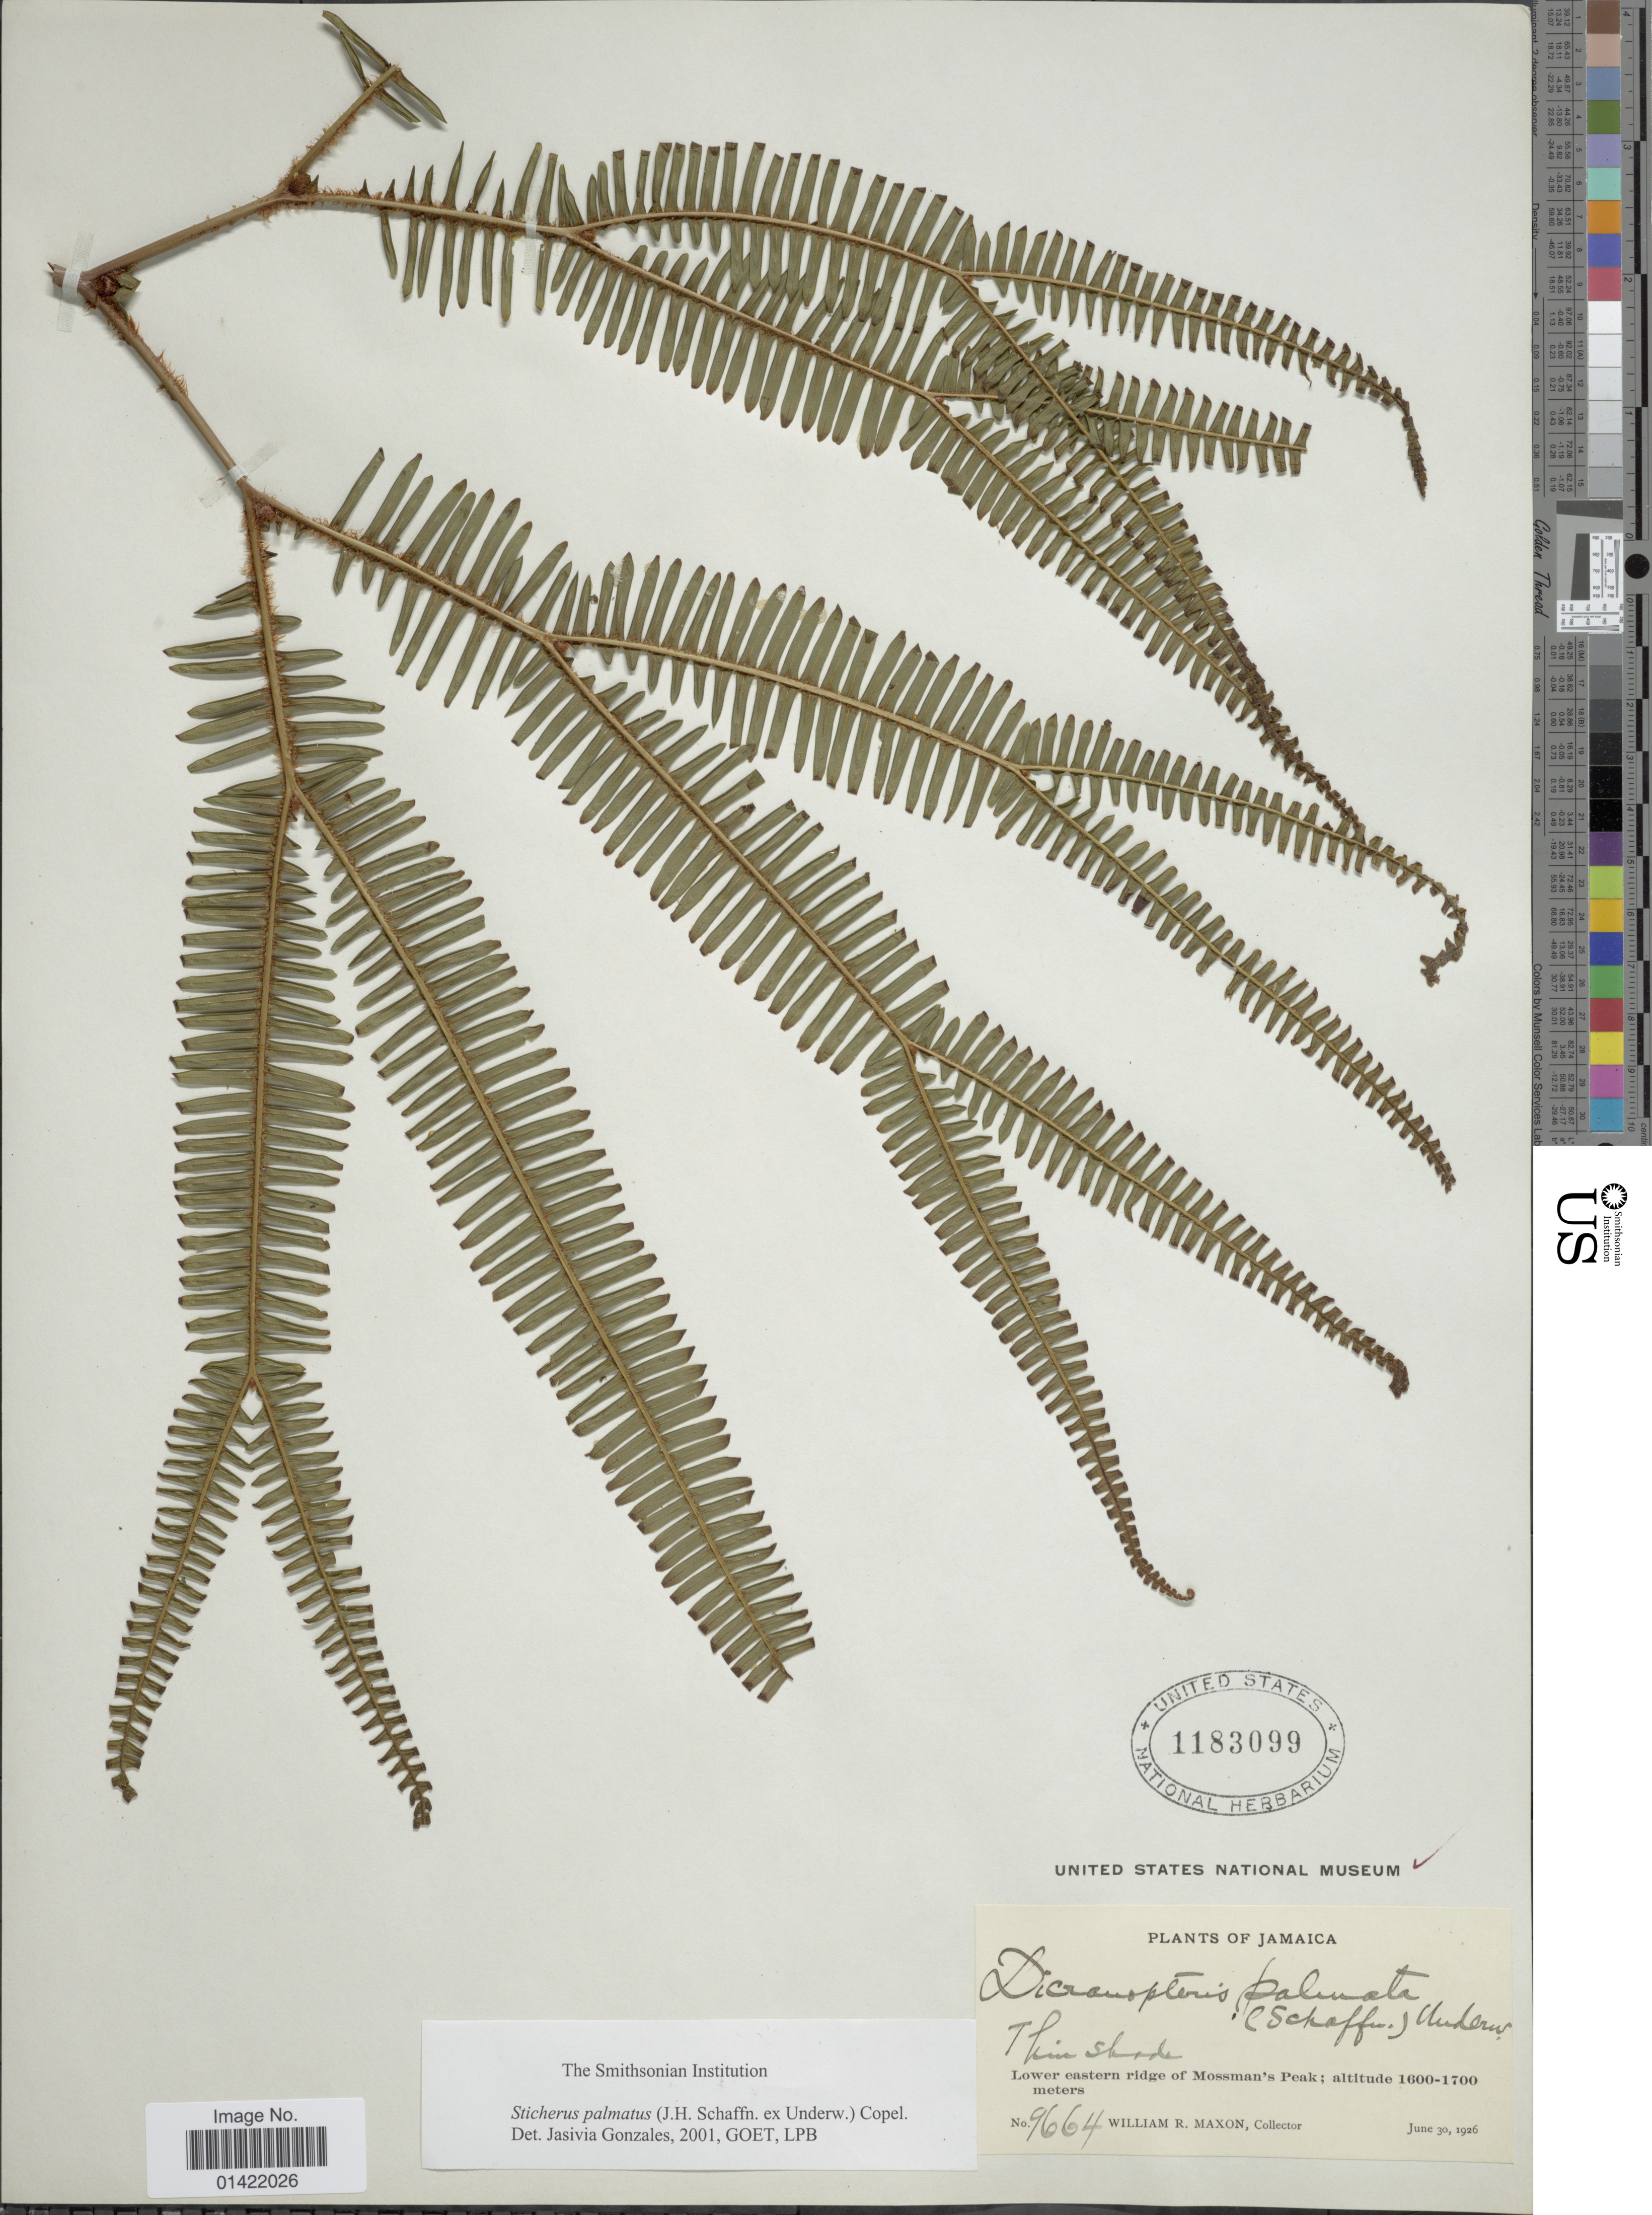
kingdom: Plantae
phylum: Tracheophyta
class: Polypodiopsida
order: Gleicheniales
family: Gleicheniaceae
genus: Sticherus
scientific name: Sticherus furcatus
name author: (L.) Ching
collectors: W. R. Maxon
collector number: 9664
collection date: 1926-06-30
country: Jamaica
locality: Lower eastern ridge of Mossman's Peak.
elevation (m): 1600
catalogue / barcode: US 1183099